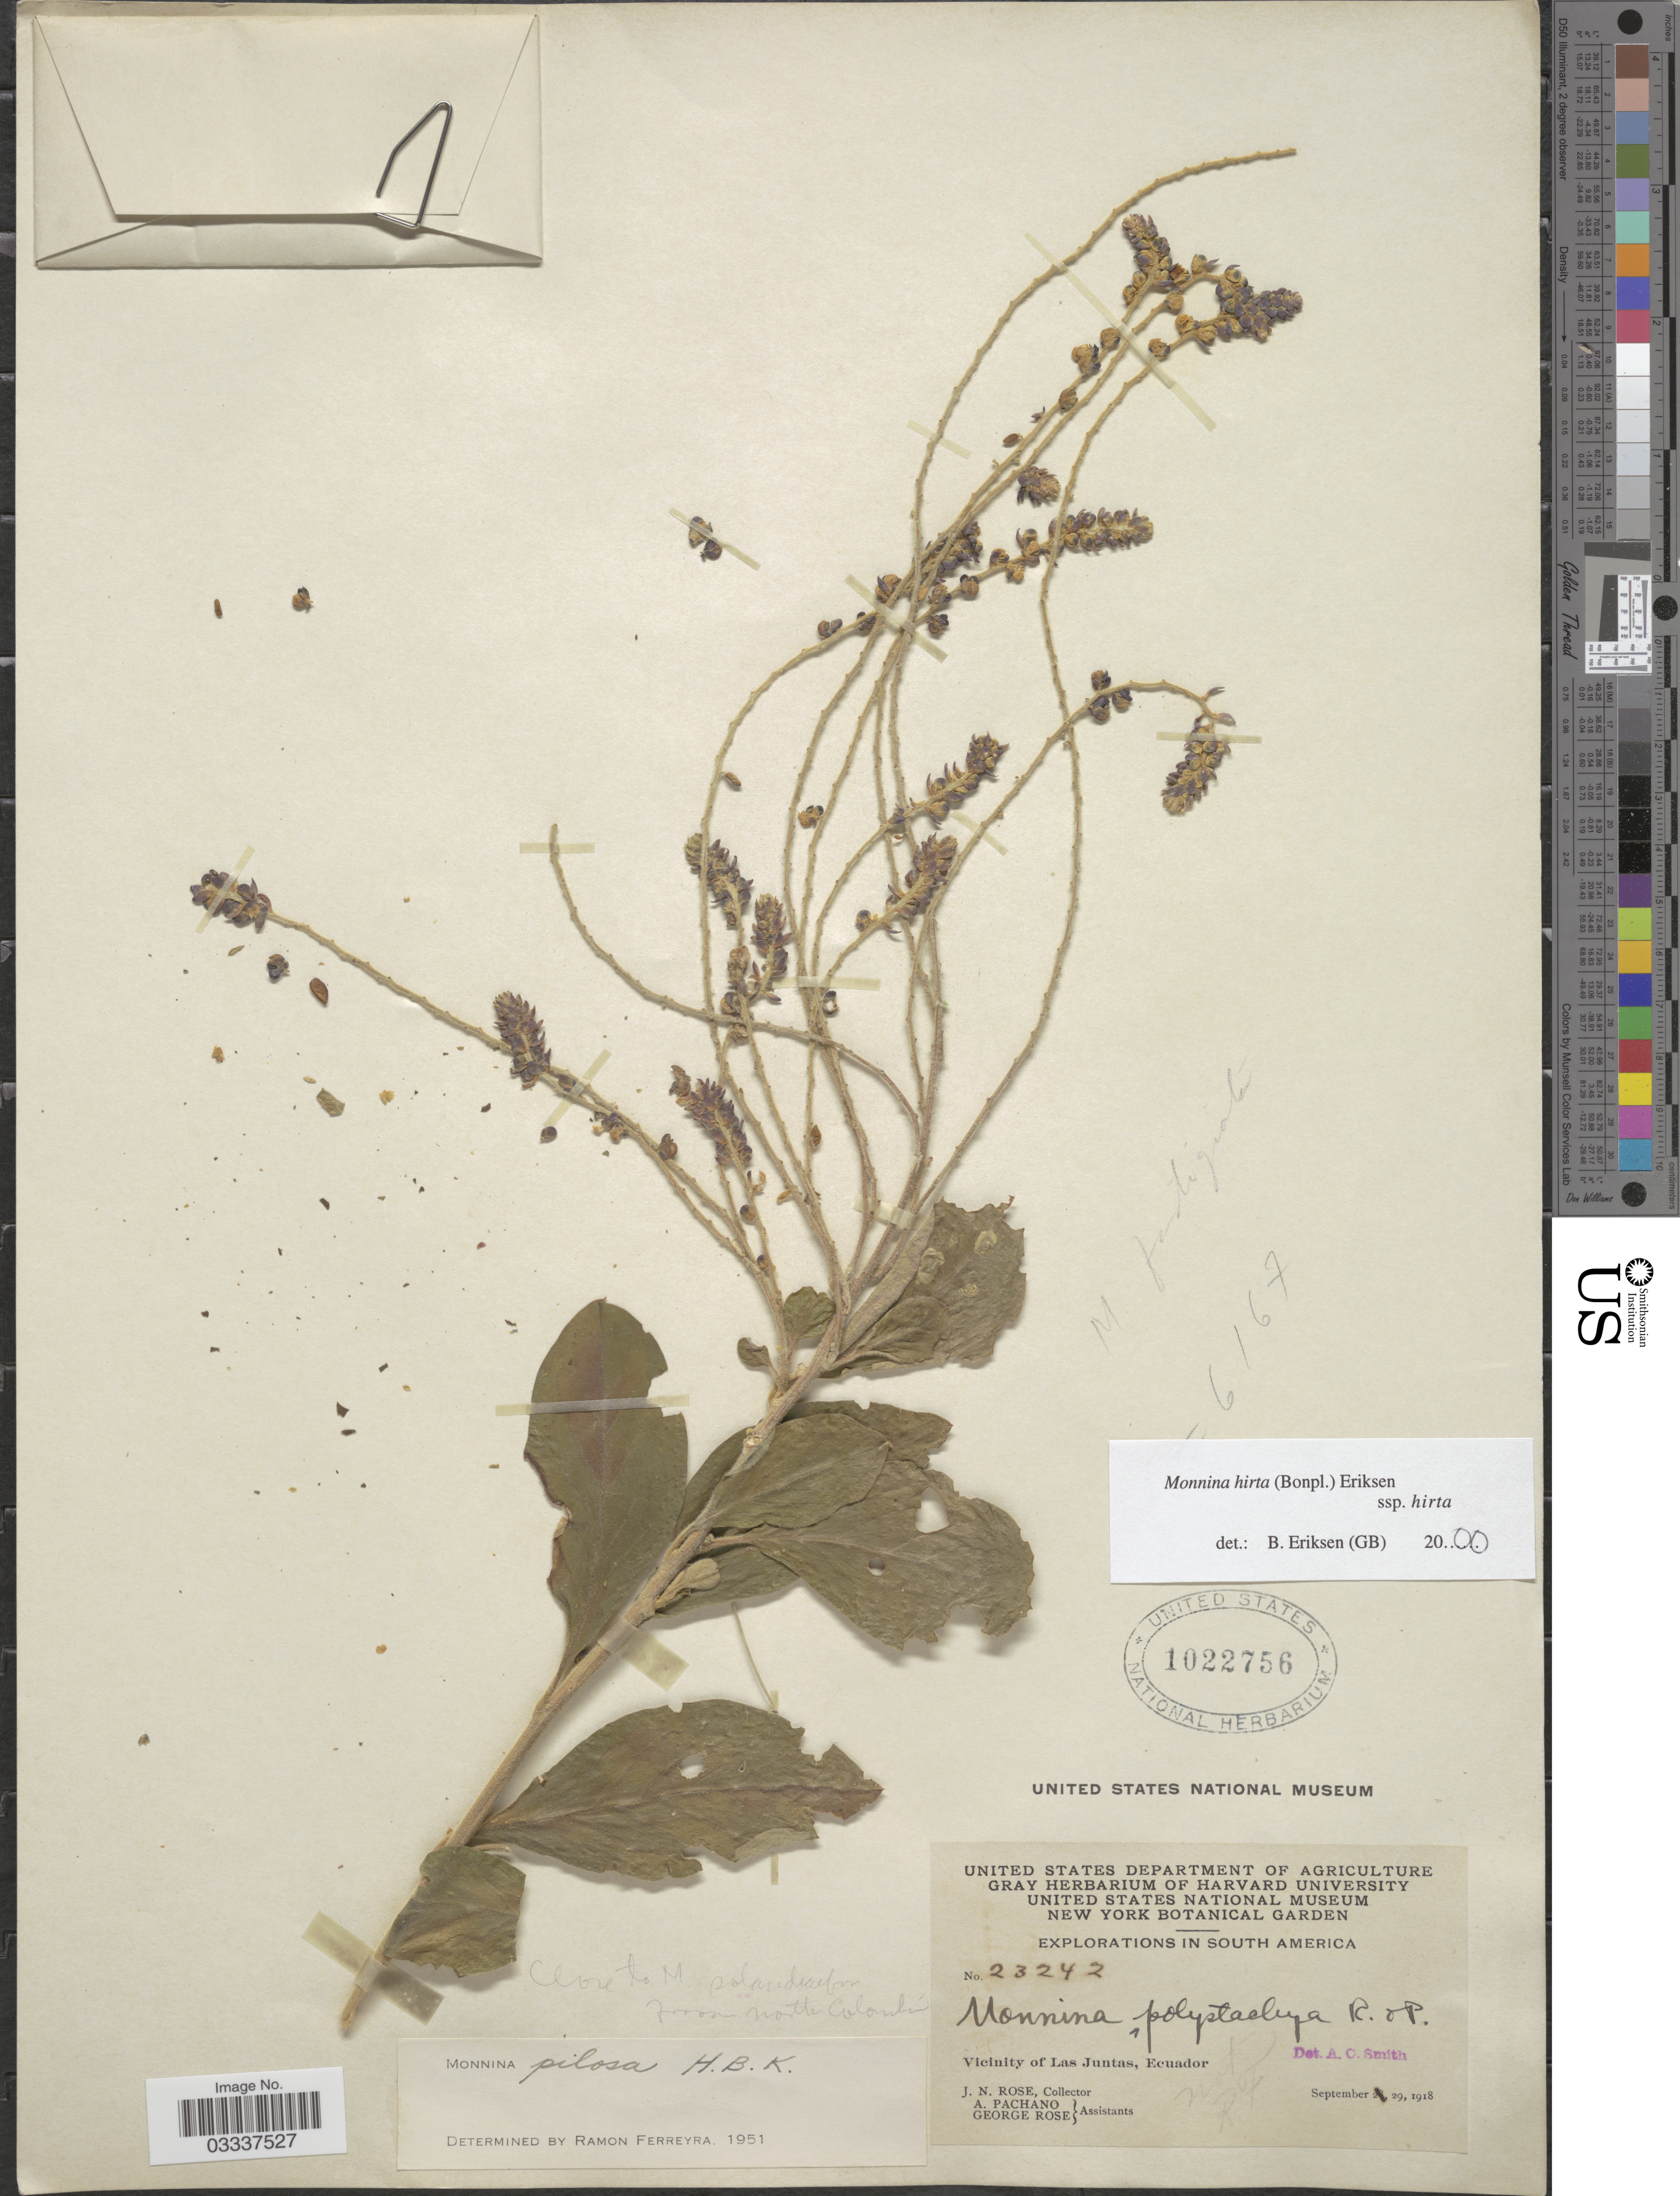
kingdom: Plantae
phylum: Tracheophyta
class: Magnoliopsida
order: Fabales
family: Polygalaceae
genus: Monnina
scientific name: Monnina hirta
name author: (Bonpl.) B. Eriksen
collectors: J. N. Rose, A. Pachano & G. Rose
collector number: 23242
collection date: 1918-09-29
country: Ecuador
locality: Vicinity of Las Juntas.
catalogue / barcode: US 1022756